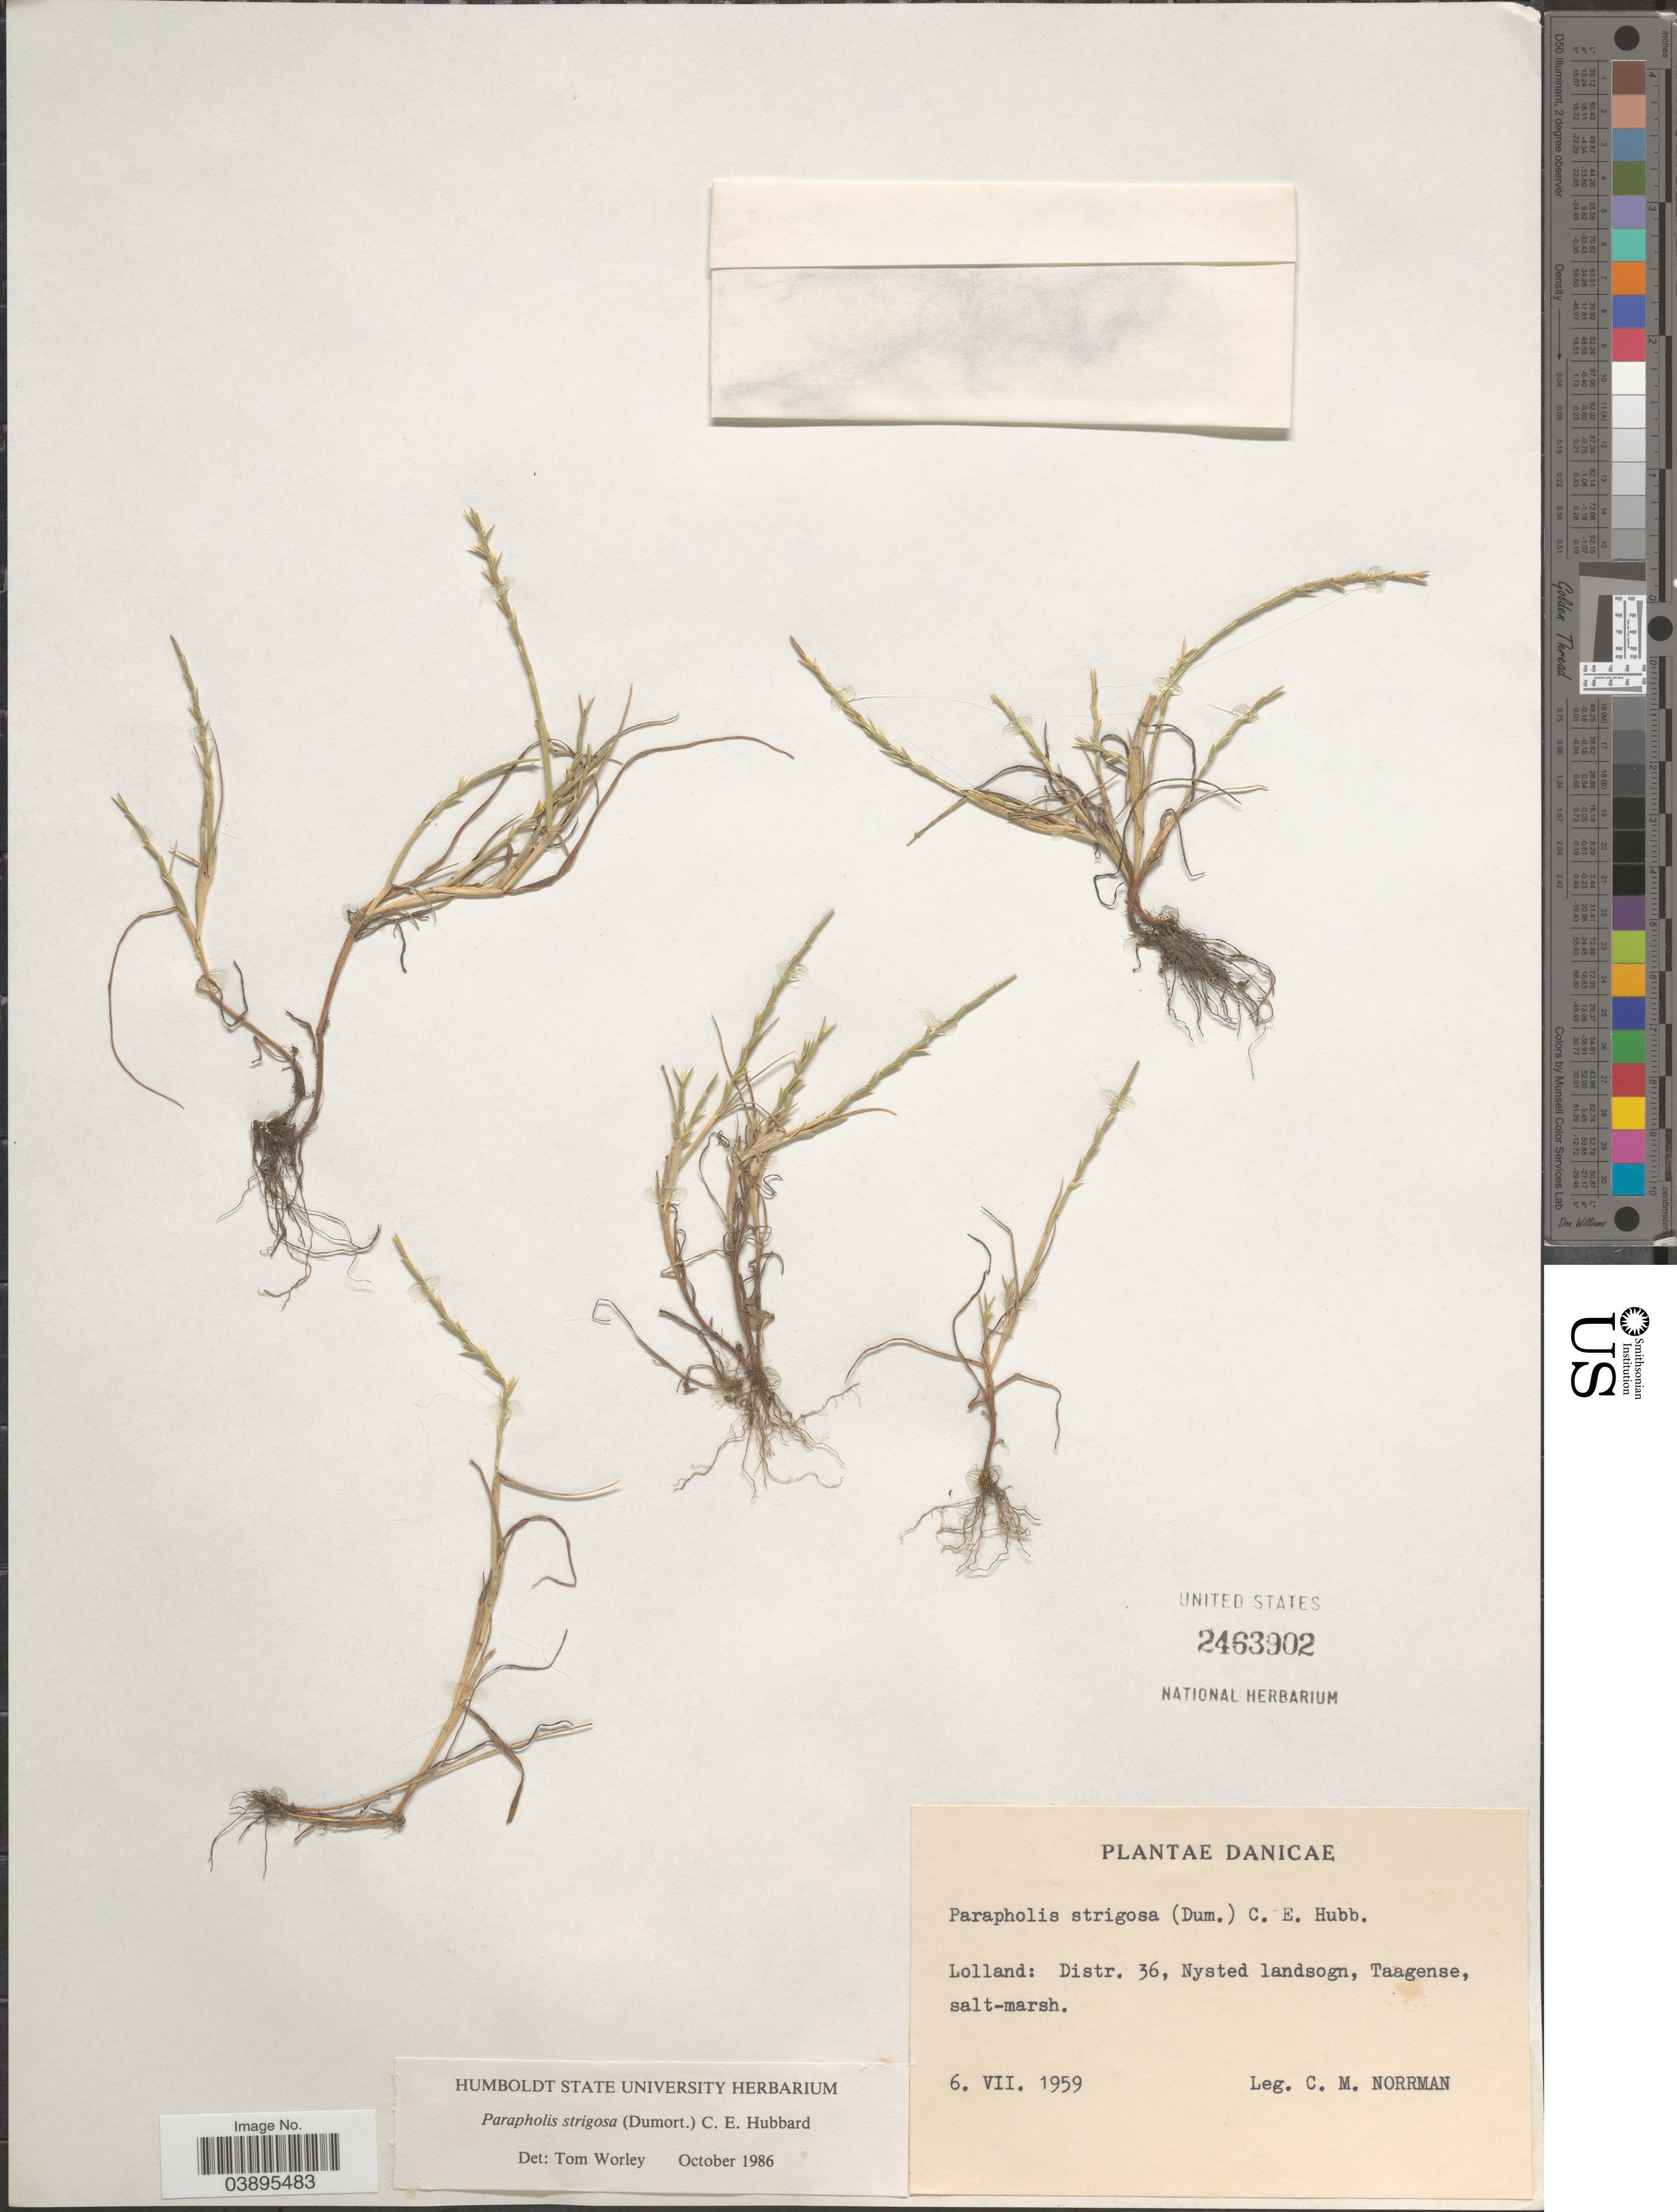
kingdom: Plantae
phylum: Tracheophyta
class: Liliopsida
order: Poales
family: Poaceae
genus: Parapholis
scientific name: Parapholis strigosa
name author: (Dumort.) C.E. Hubb.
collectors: C. Norrman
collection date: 1959-07-06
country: Denmark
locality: Danicae. Lolland: Distr. 36, Nysted landsogn, Taagense.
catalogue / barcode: US 2463902